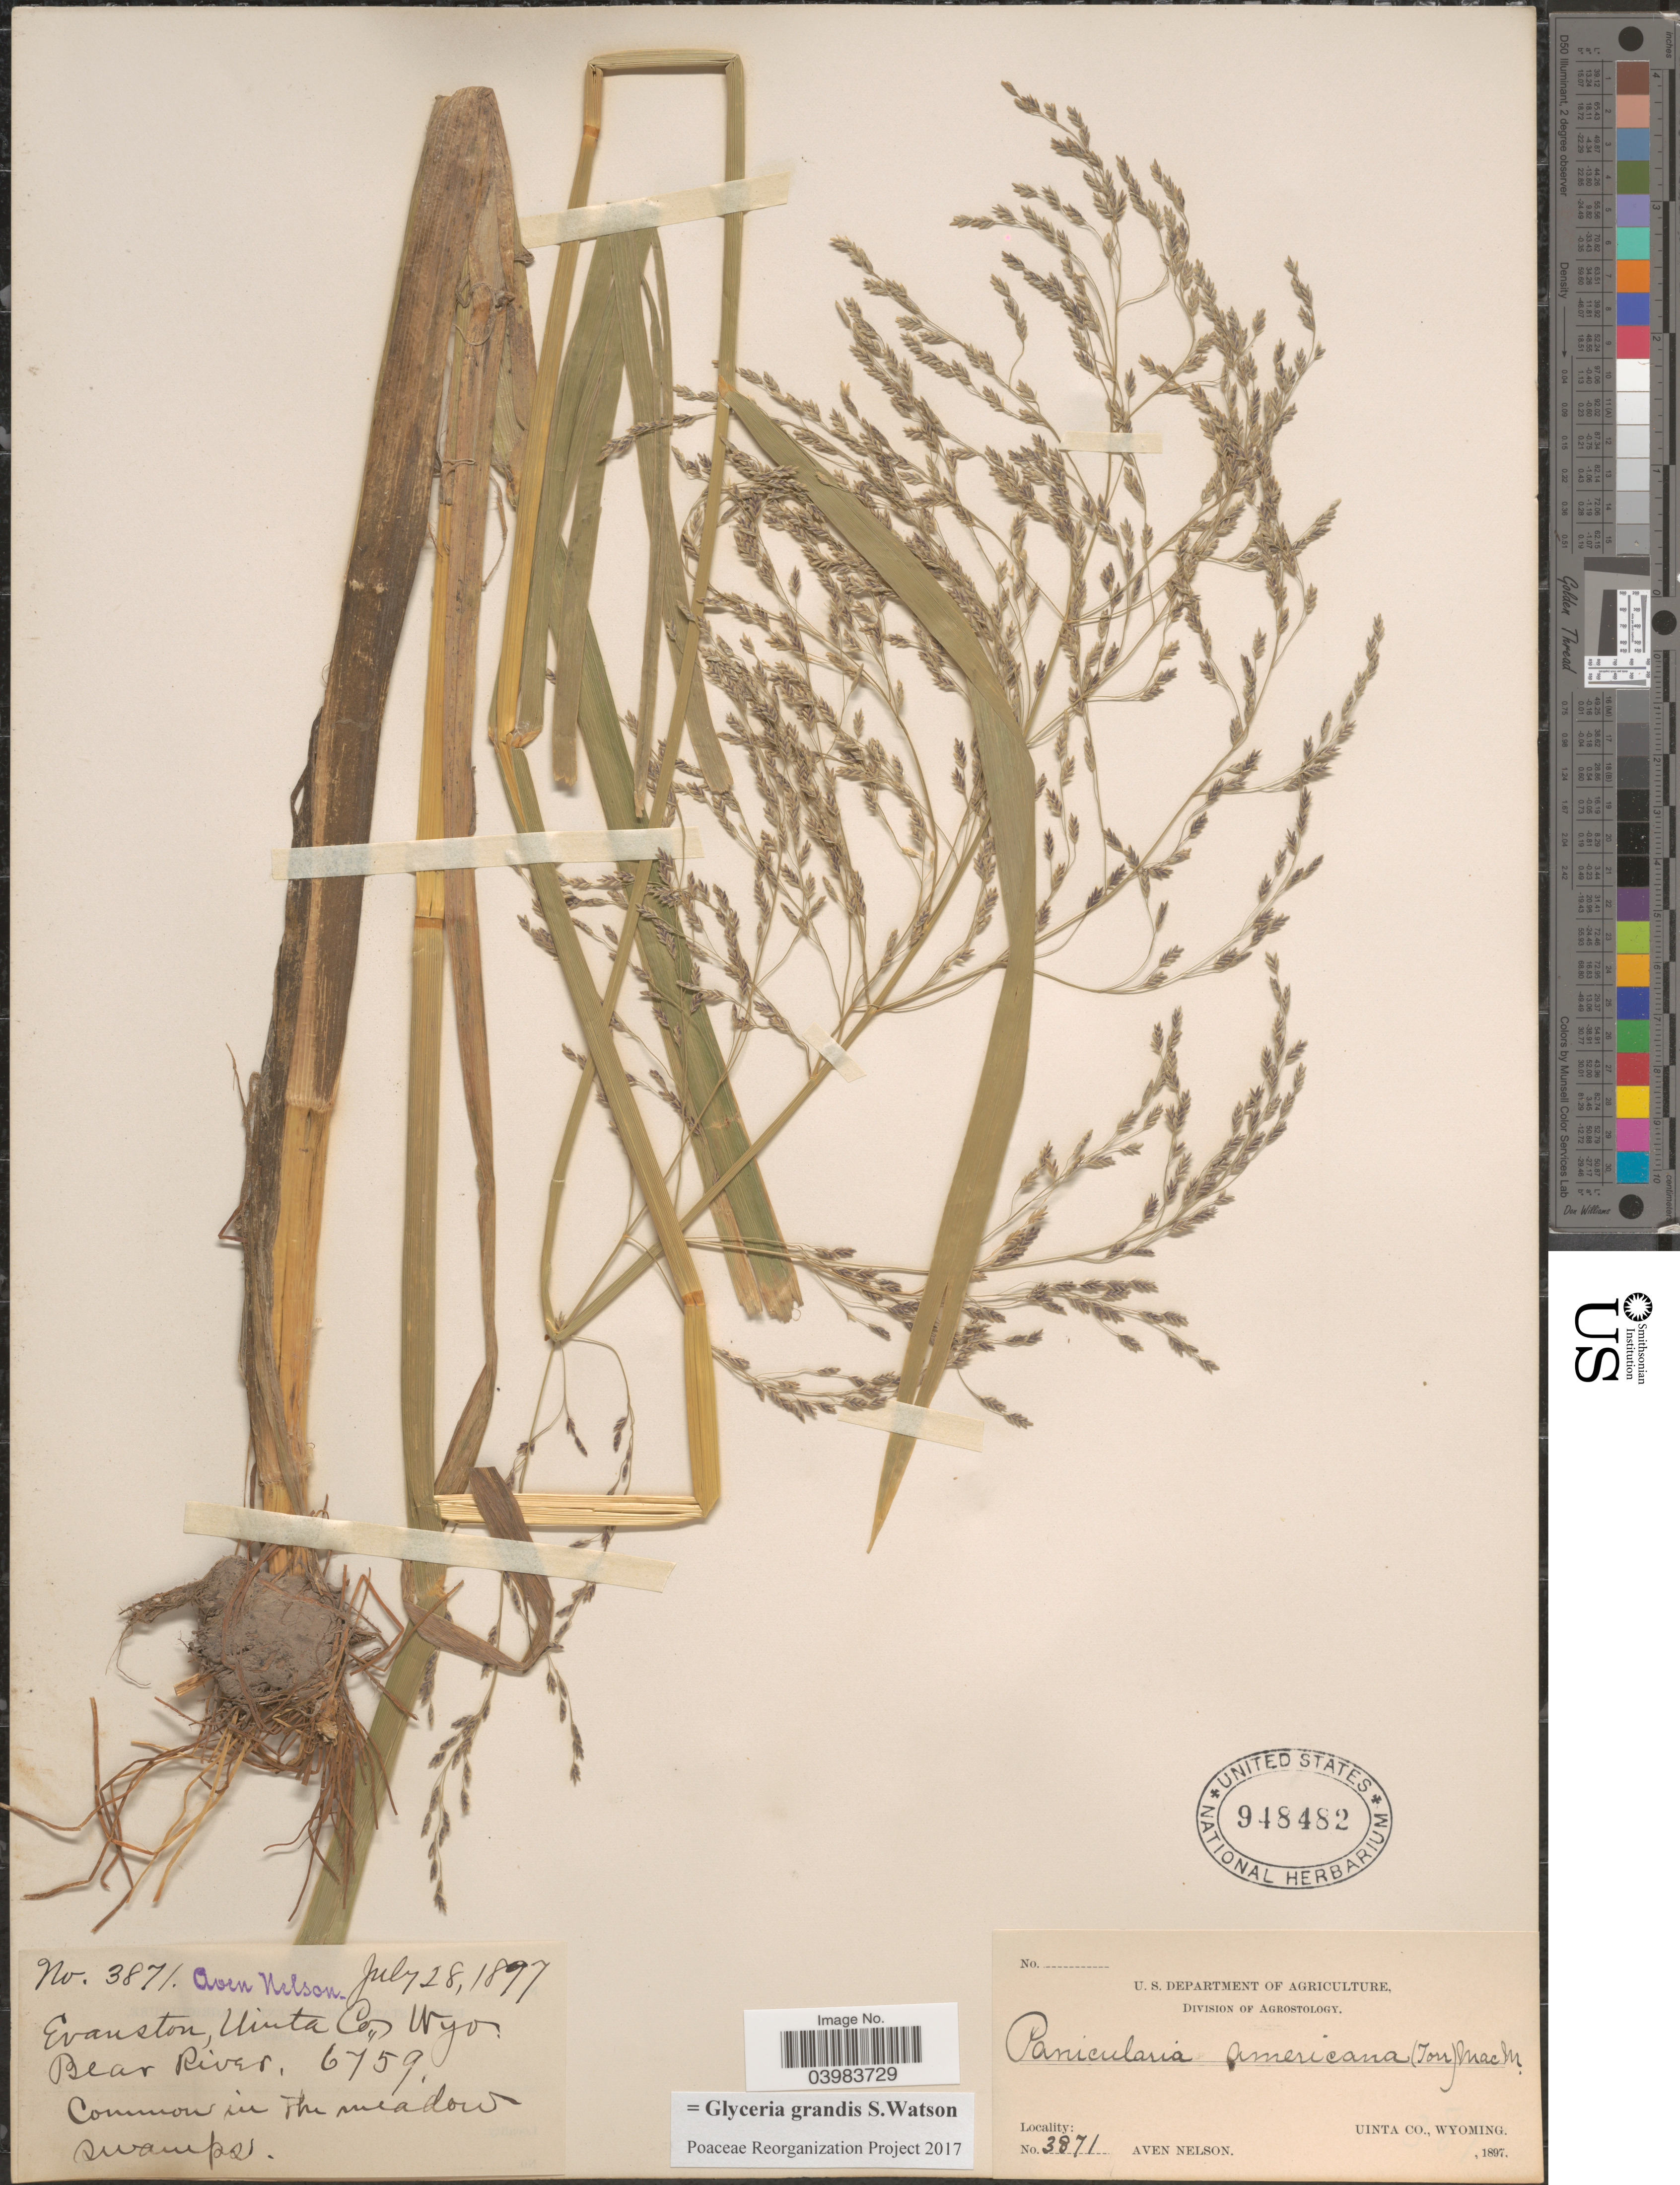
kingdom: Plantae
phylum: Tracheophyta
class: Liliopsida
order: Poales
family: Poaceae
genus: Glyceria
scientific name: Glyceria grandis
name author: S. Watson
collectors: A. Nelson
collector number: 3871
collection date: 1897-07-28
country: United States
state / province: Wyoming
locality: Evanston, Uinta Co. Bear River.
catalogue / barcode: US 948482